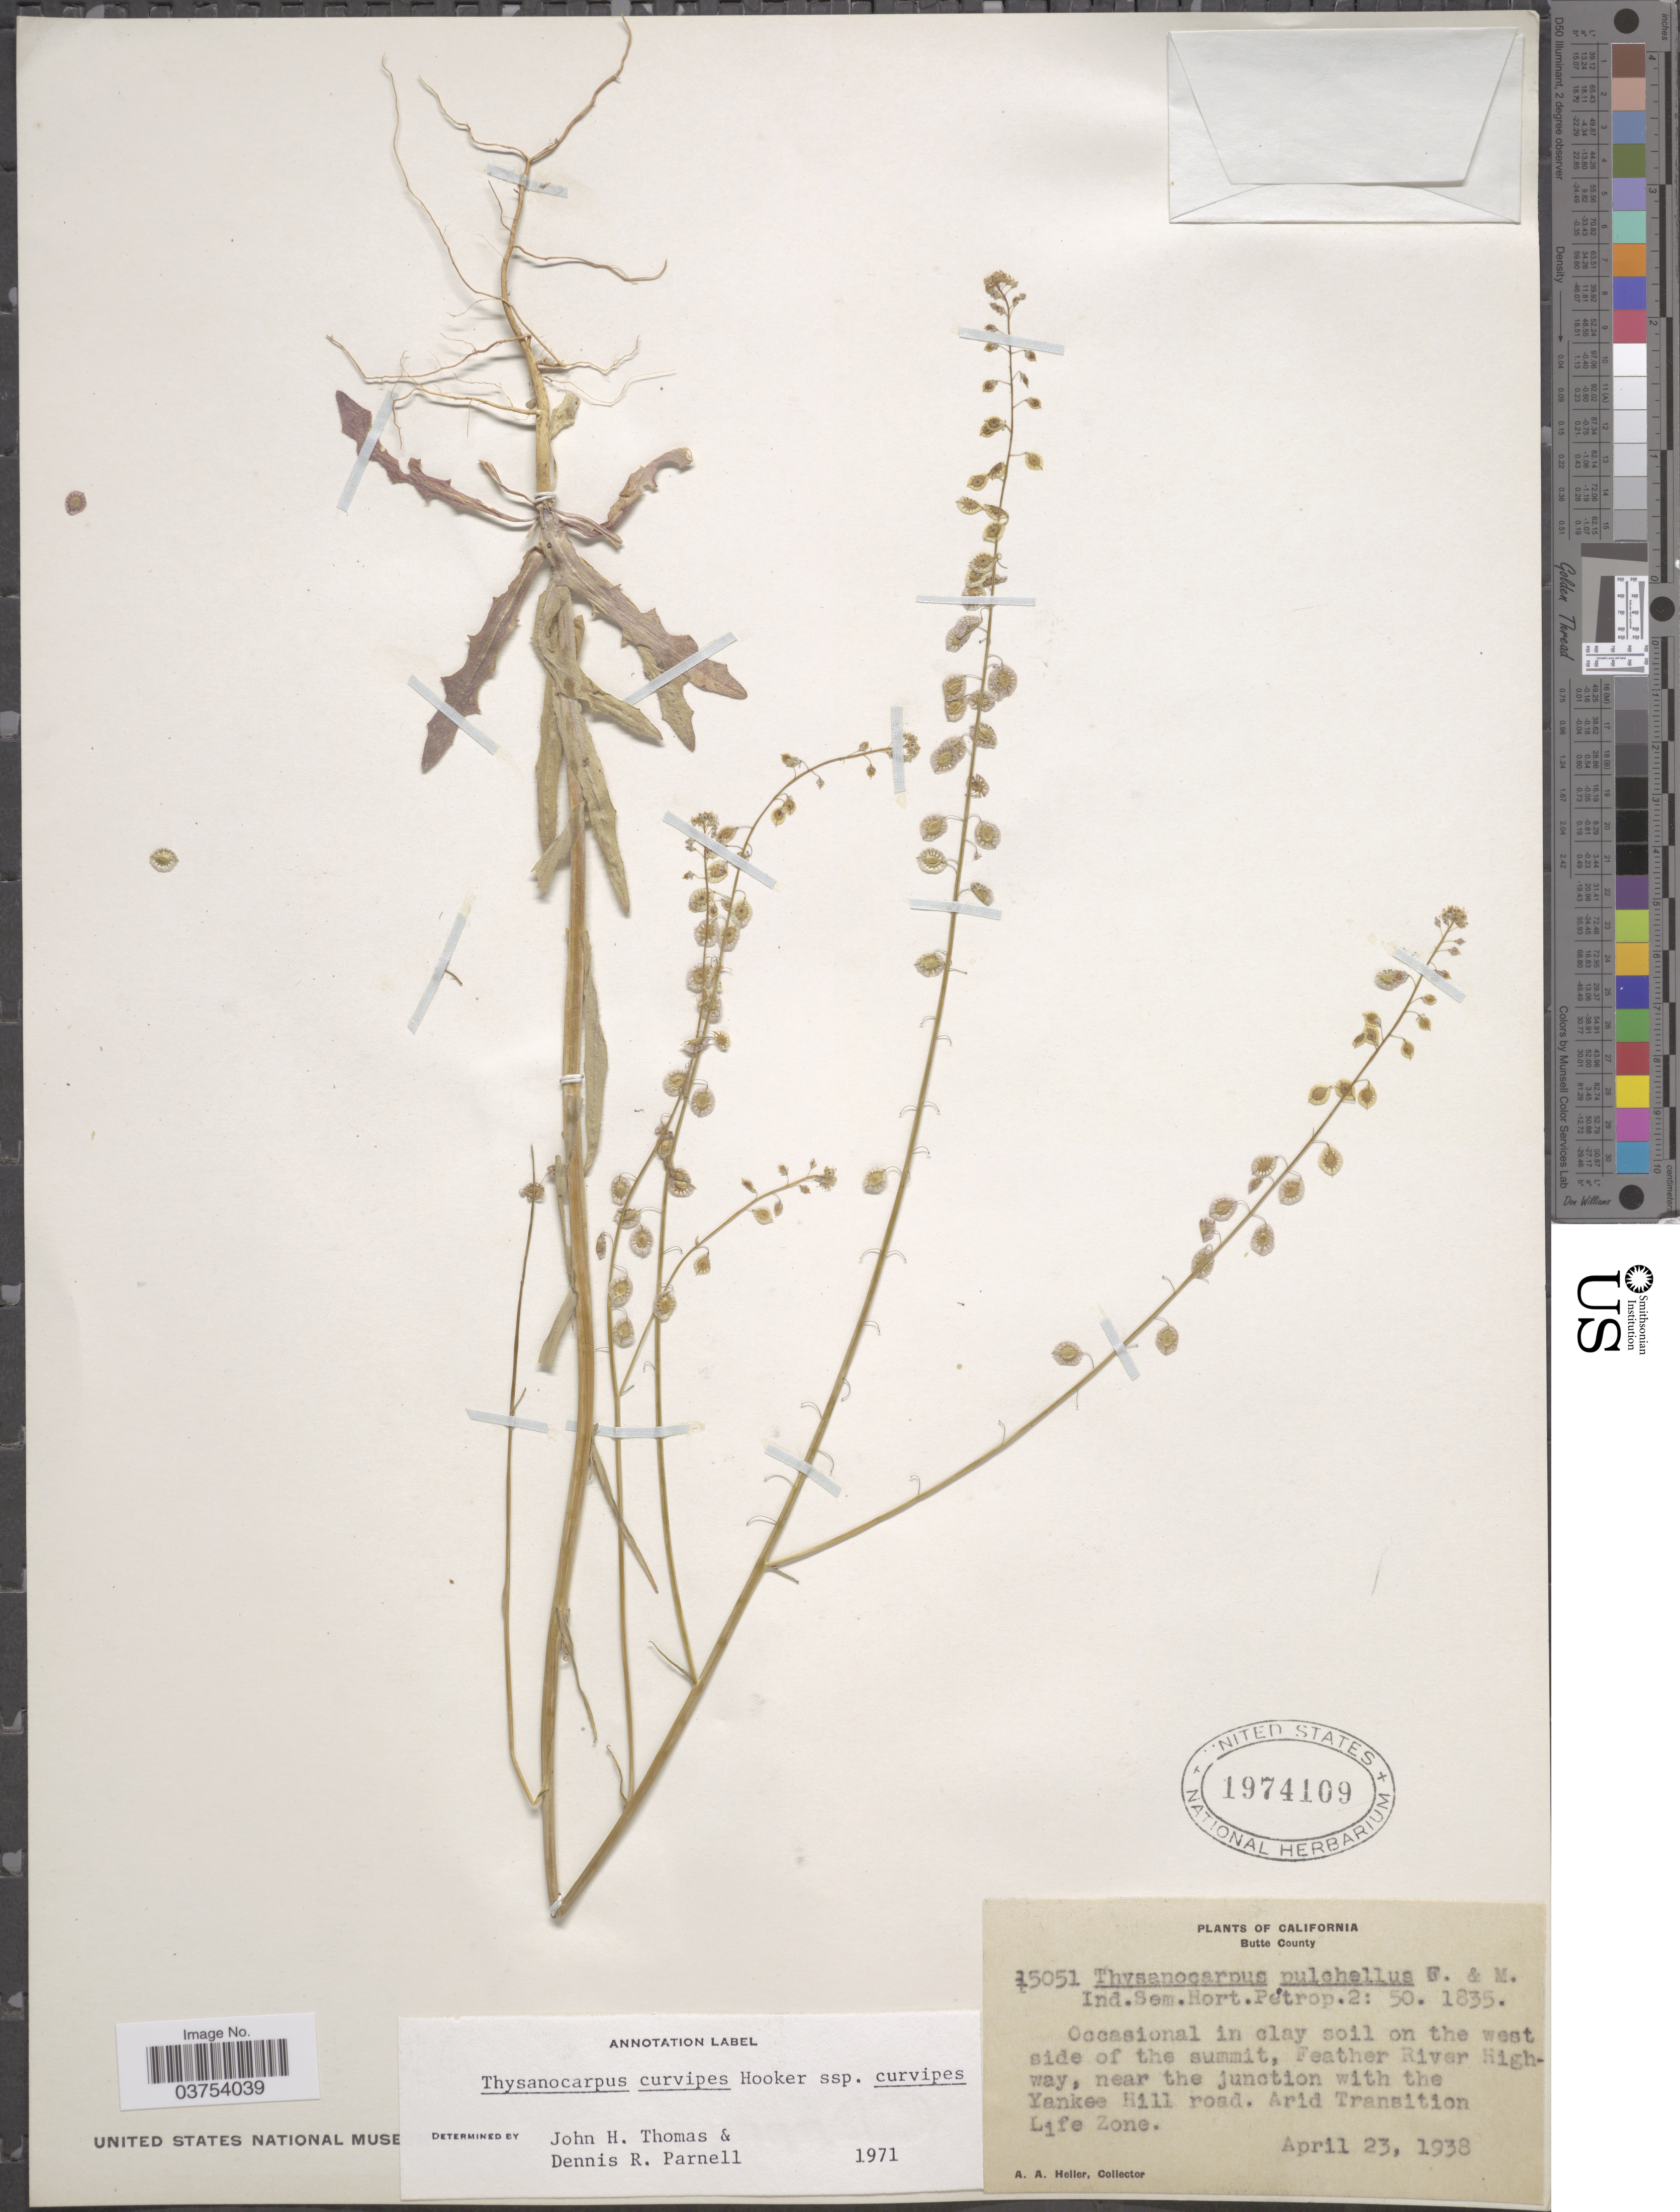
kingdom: Plantae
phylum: Tracheophyta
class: Magnoliopsida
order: Brassicales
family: Brassicaceae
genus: Thysanocarpus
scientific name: Thysanocarpus curvipes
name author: Hook.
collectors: A. A. Heller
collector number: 15051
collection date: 1938-04-23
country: United States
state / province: California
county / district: Butte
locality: Butte County. West side of the summit, Feather River Rightway, near the junction with the Yankee Hill road.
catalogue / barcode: US 1974109